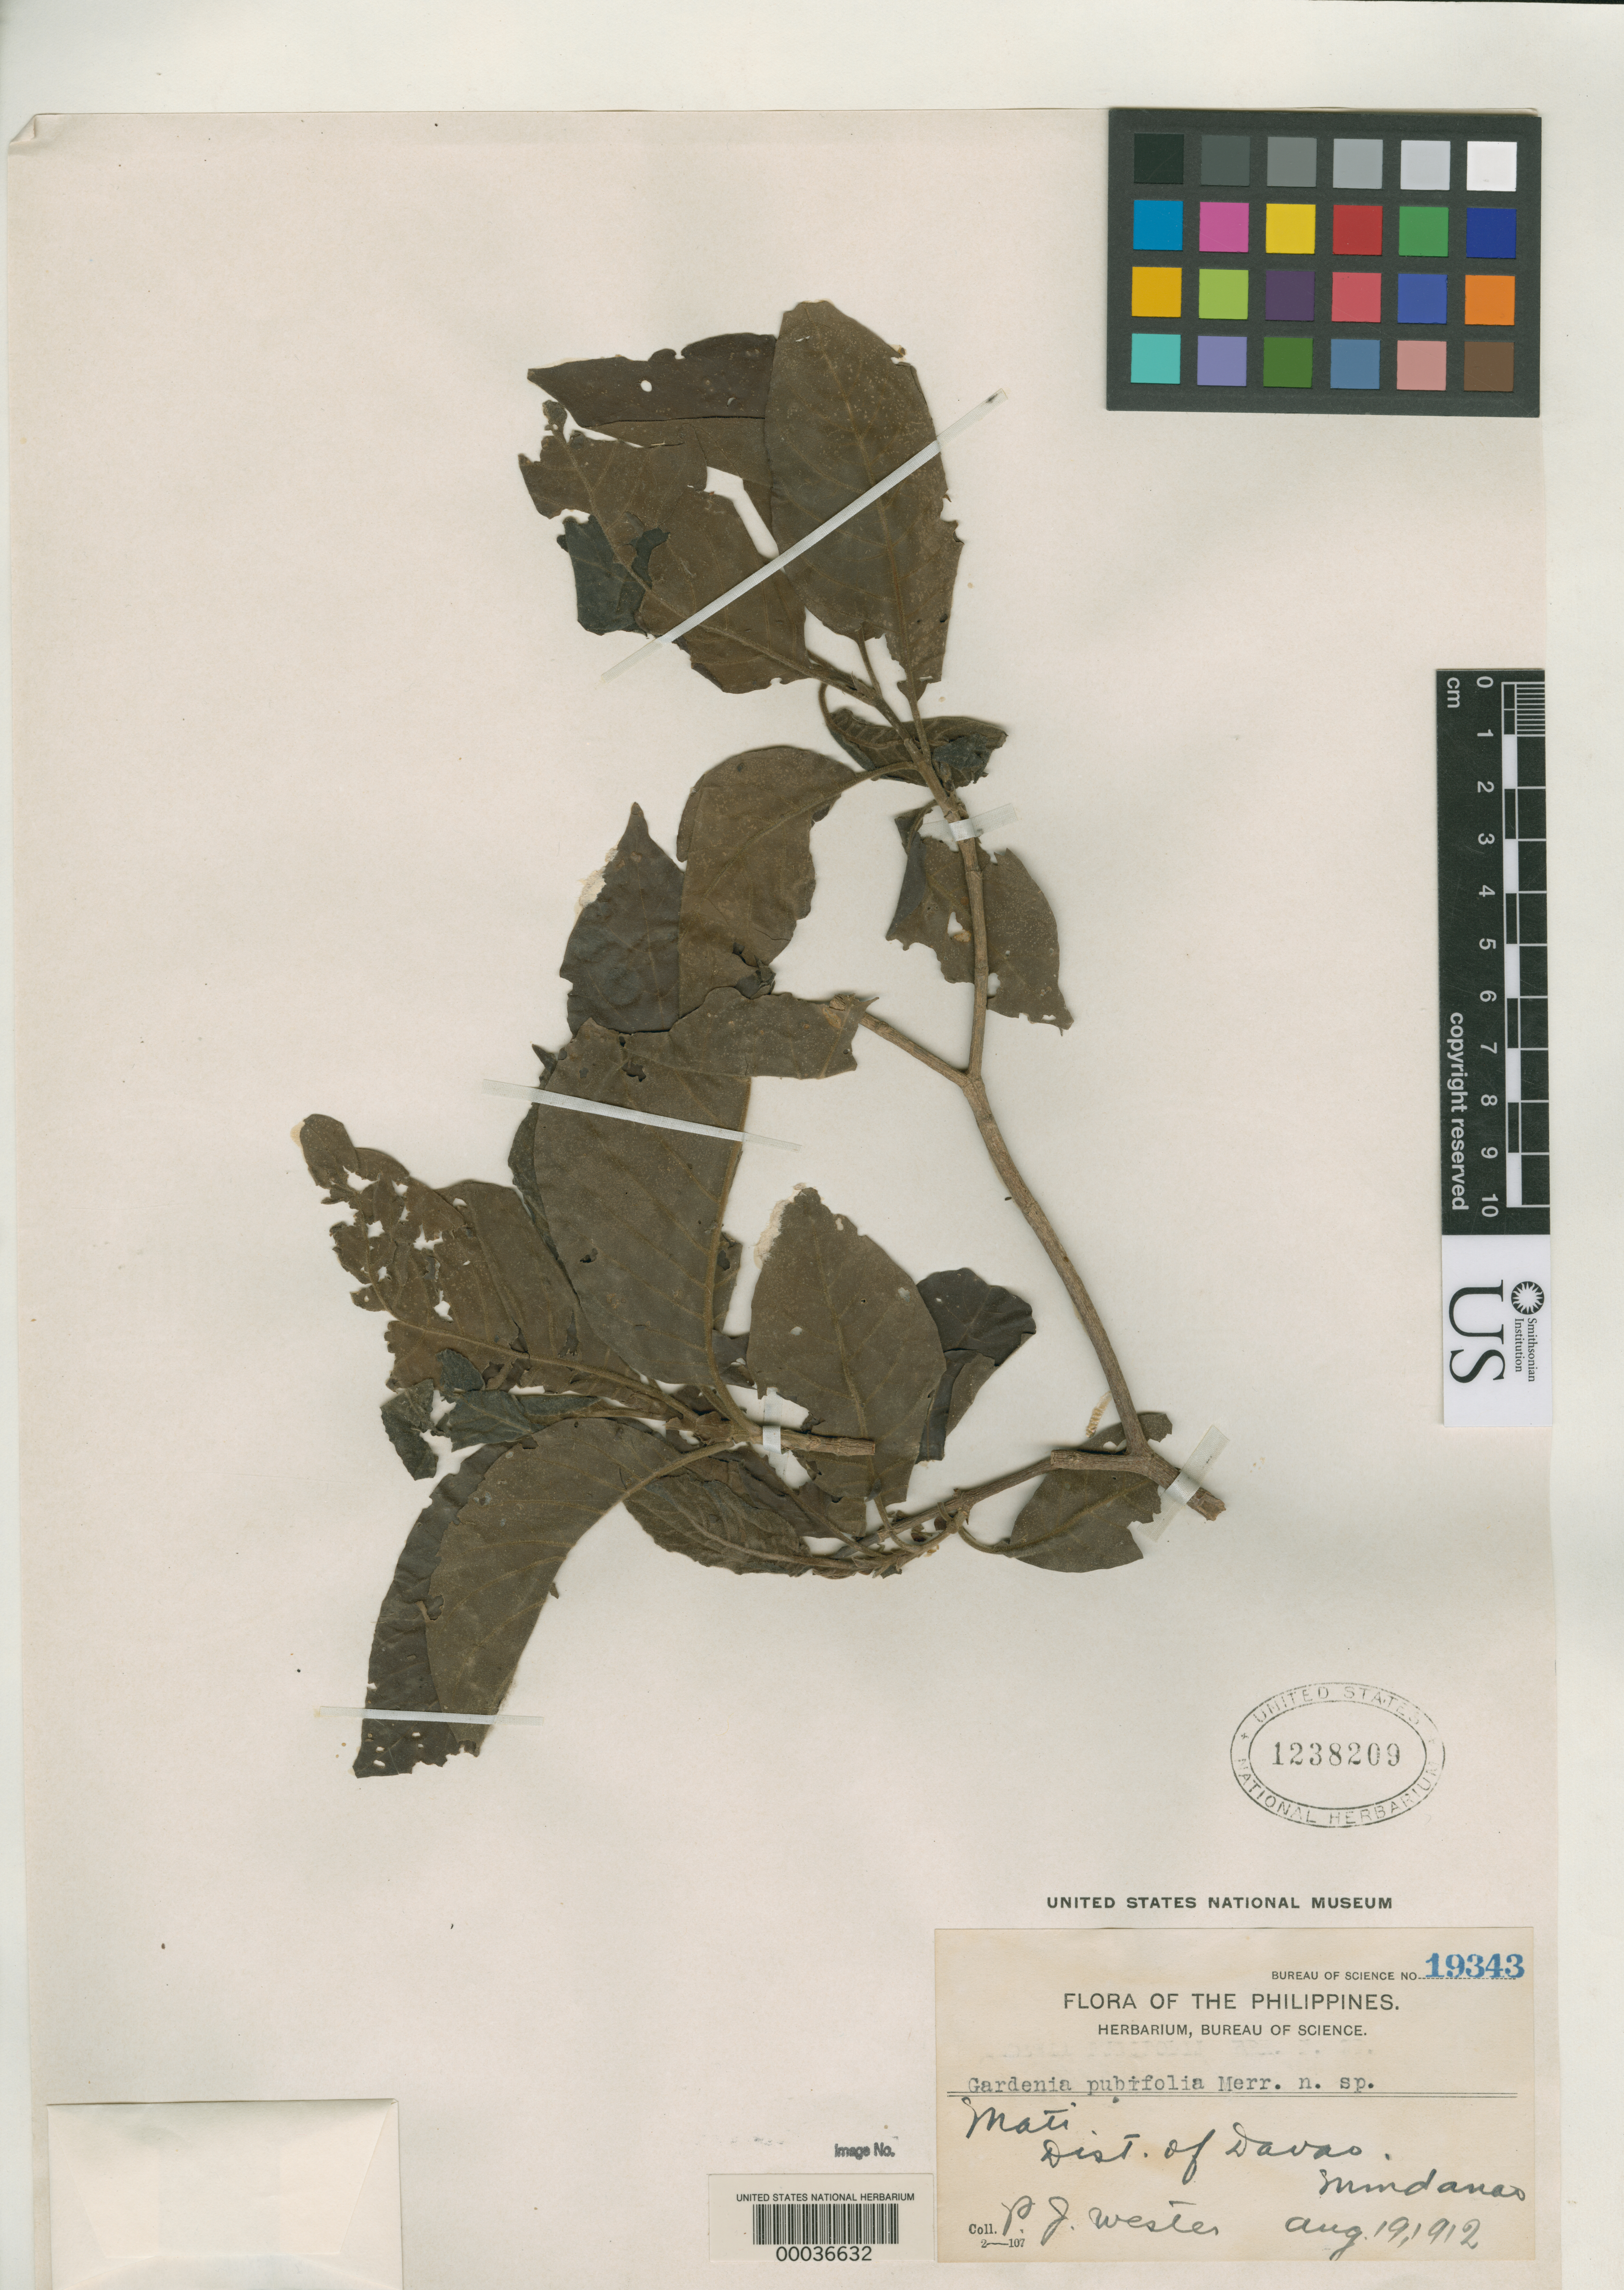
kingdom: Plantae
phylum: Tracheophyta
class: Magnoliopsida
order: Gentianales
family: Rubiaceae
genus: Gardenia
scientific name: Gardenia pubifolia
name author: Merr.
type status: Isotype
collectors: P. J. Wester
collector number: Bur. Sci. 19343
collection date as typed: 19 Aug 1912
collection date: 1912-08-19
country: Philippines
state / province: Davao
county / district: Davao del Sur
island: Mindanao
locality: Mati.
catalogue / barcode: US 1238209